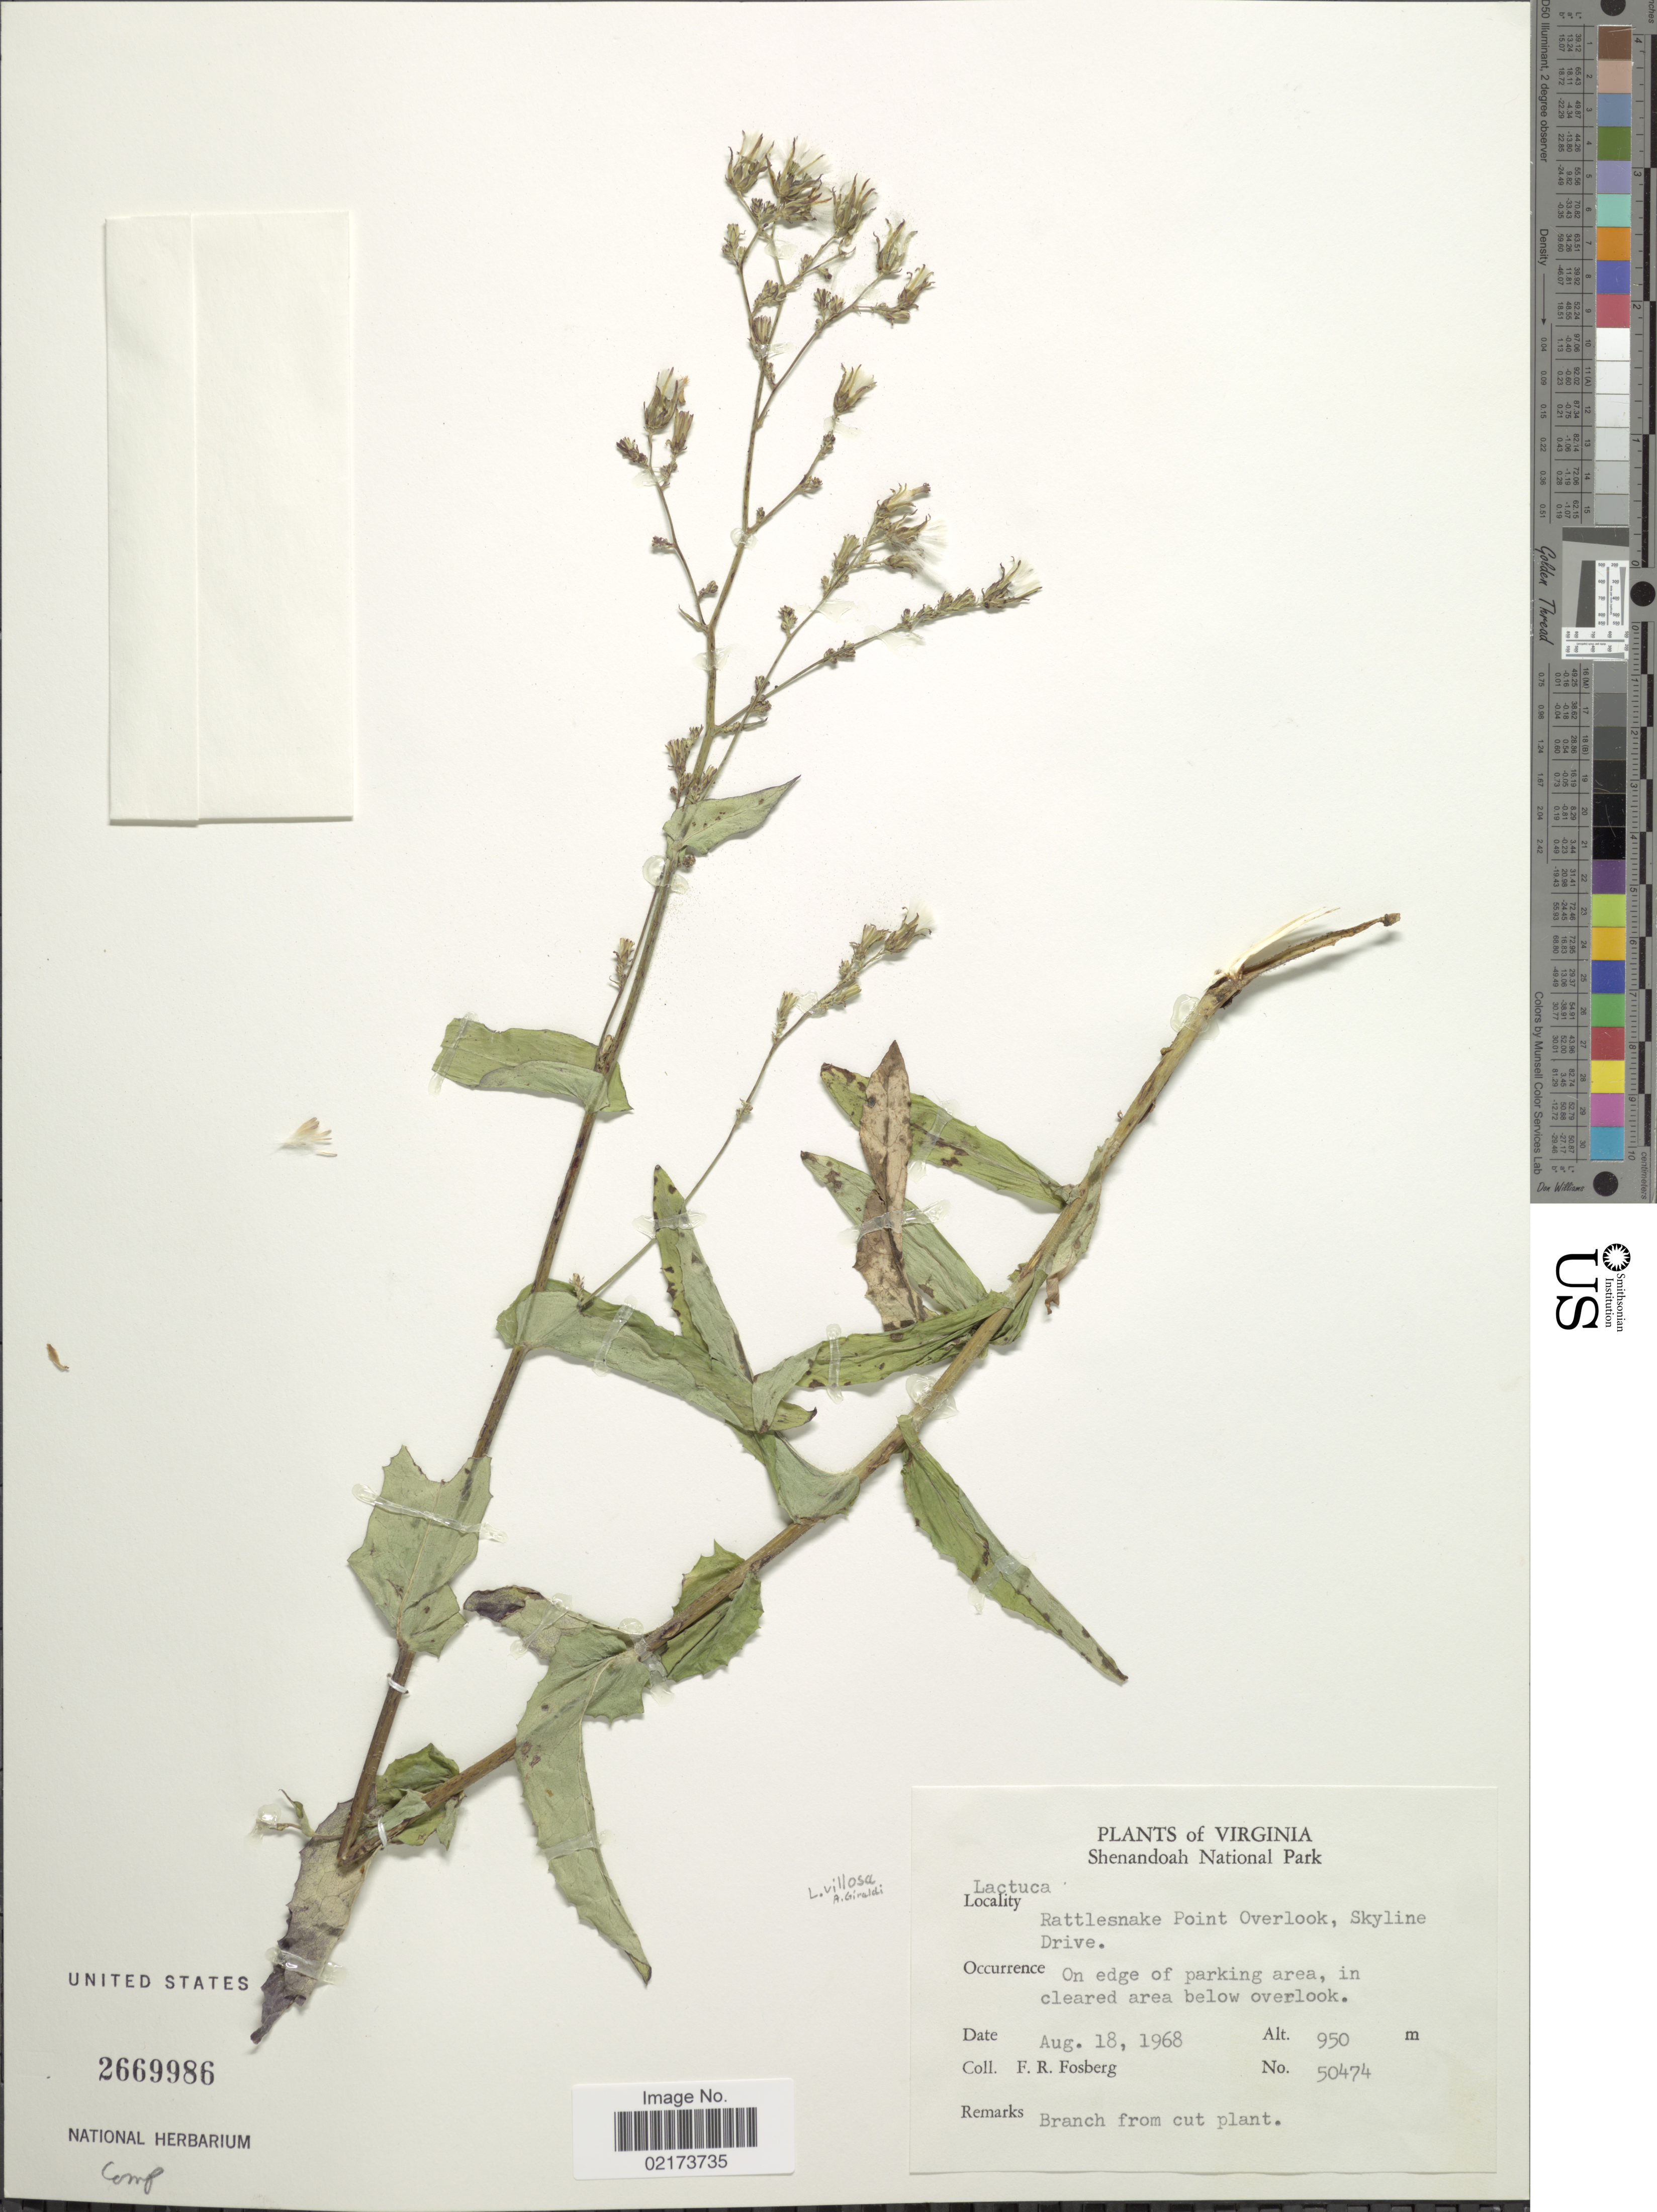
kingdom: Plantae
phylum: Tracheophyta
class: Magnoliopsida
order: Asterales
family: Asteraceae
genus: Lactuca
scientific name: Lactuca floridana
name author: (L.) Gaertn.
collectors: F. R. Fosberg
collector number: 50474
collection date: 1968-08-18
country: United States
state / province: Virginia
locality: Shenandoah National Park, Rattlesnake Point Overlook, Skyline Drive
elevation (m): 950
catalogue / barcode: US 2669986